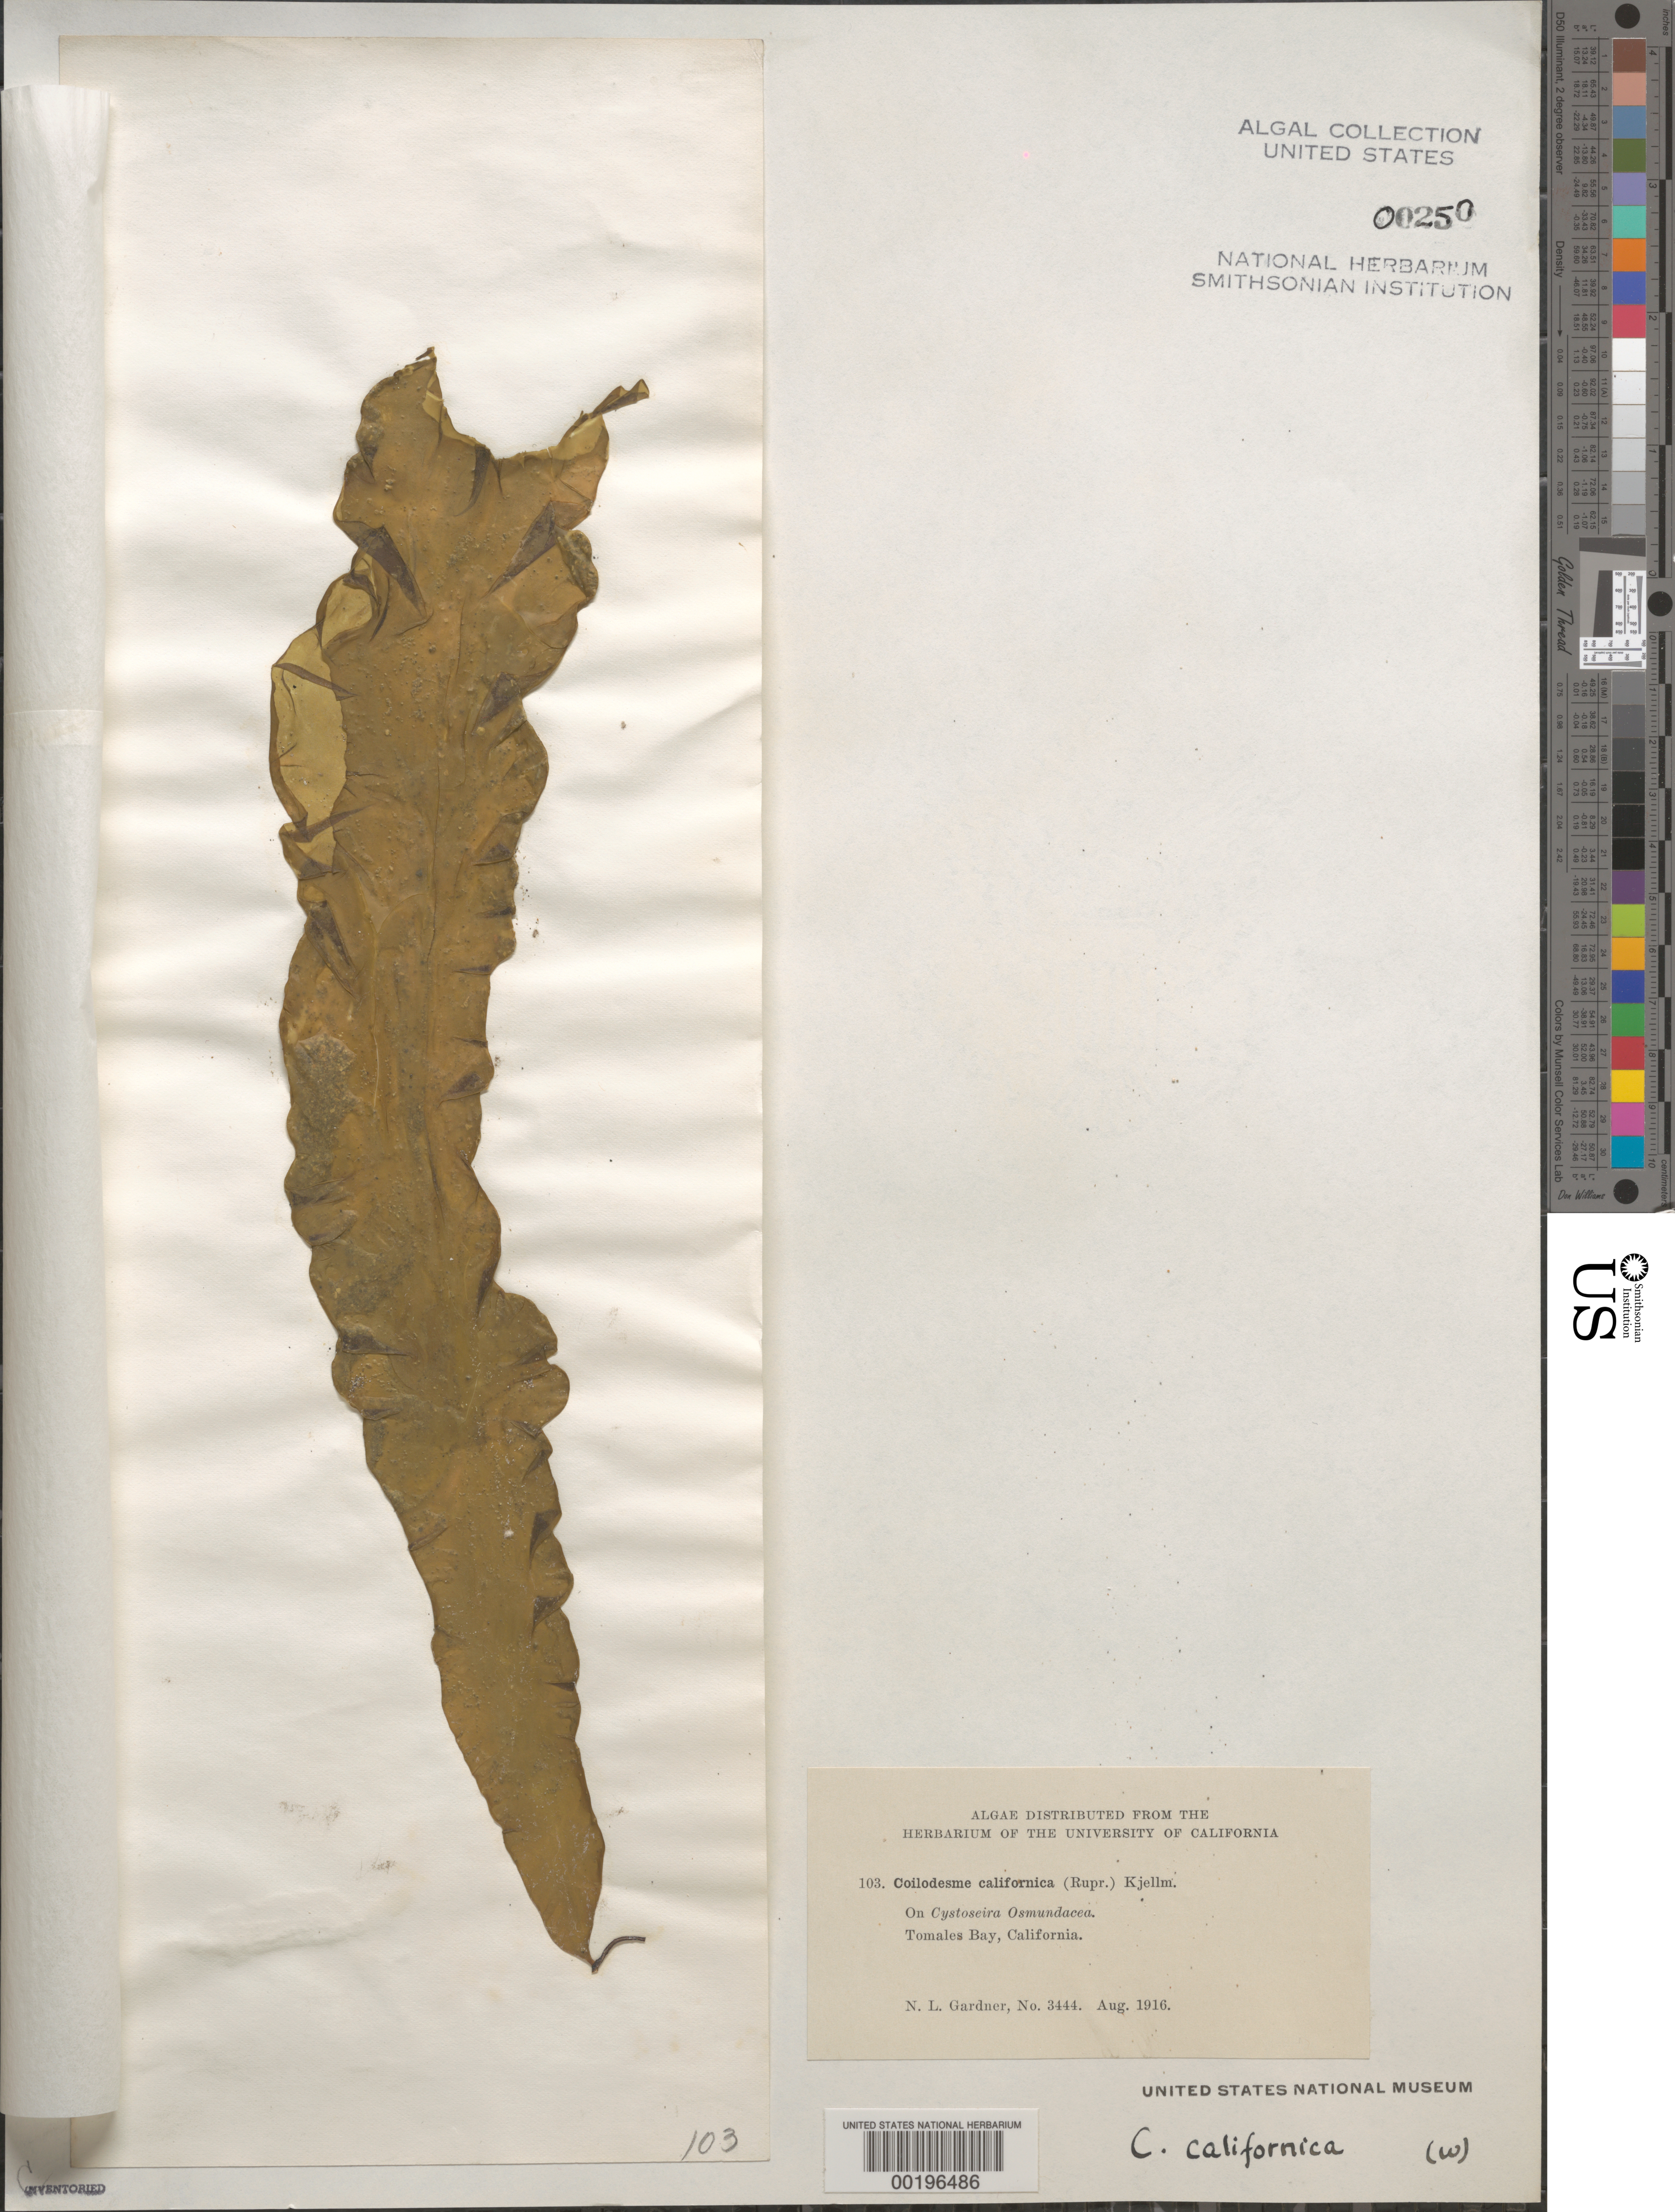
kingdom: Chromista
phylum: Ochrophyta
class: Phaeophyceae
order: Ectocarpales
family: Chordariaceae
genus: Coilodesme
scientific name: Coilodesme californica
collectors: W. Setchell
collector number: NLG 3444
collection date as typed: Aug 1916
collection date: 1916-08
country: United States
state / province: California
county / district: Marin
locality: Tomales Bay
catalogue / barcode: US 250